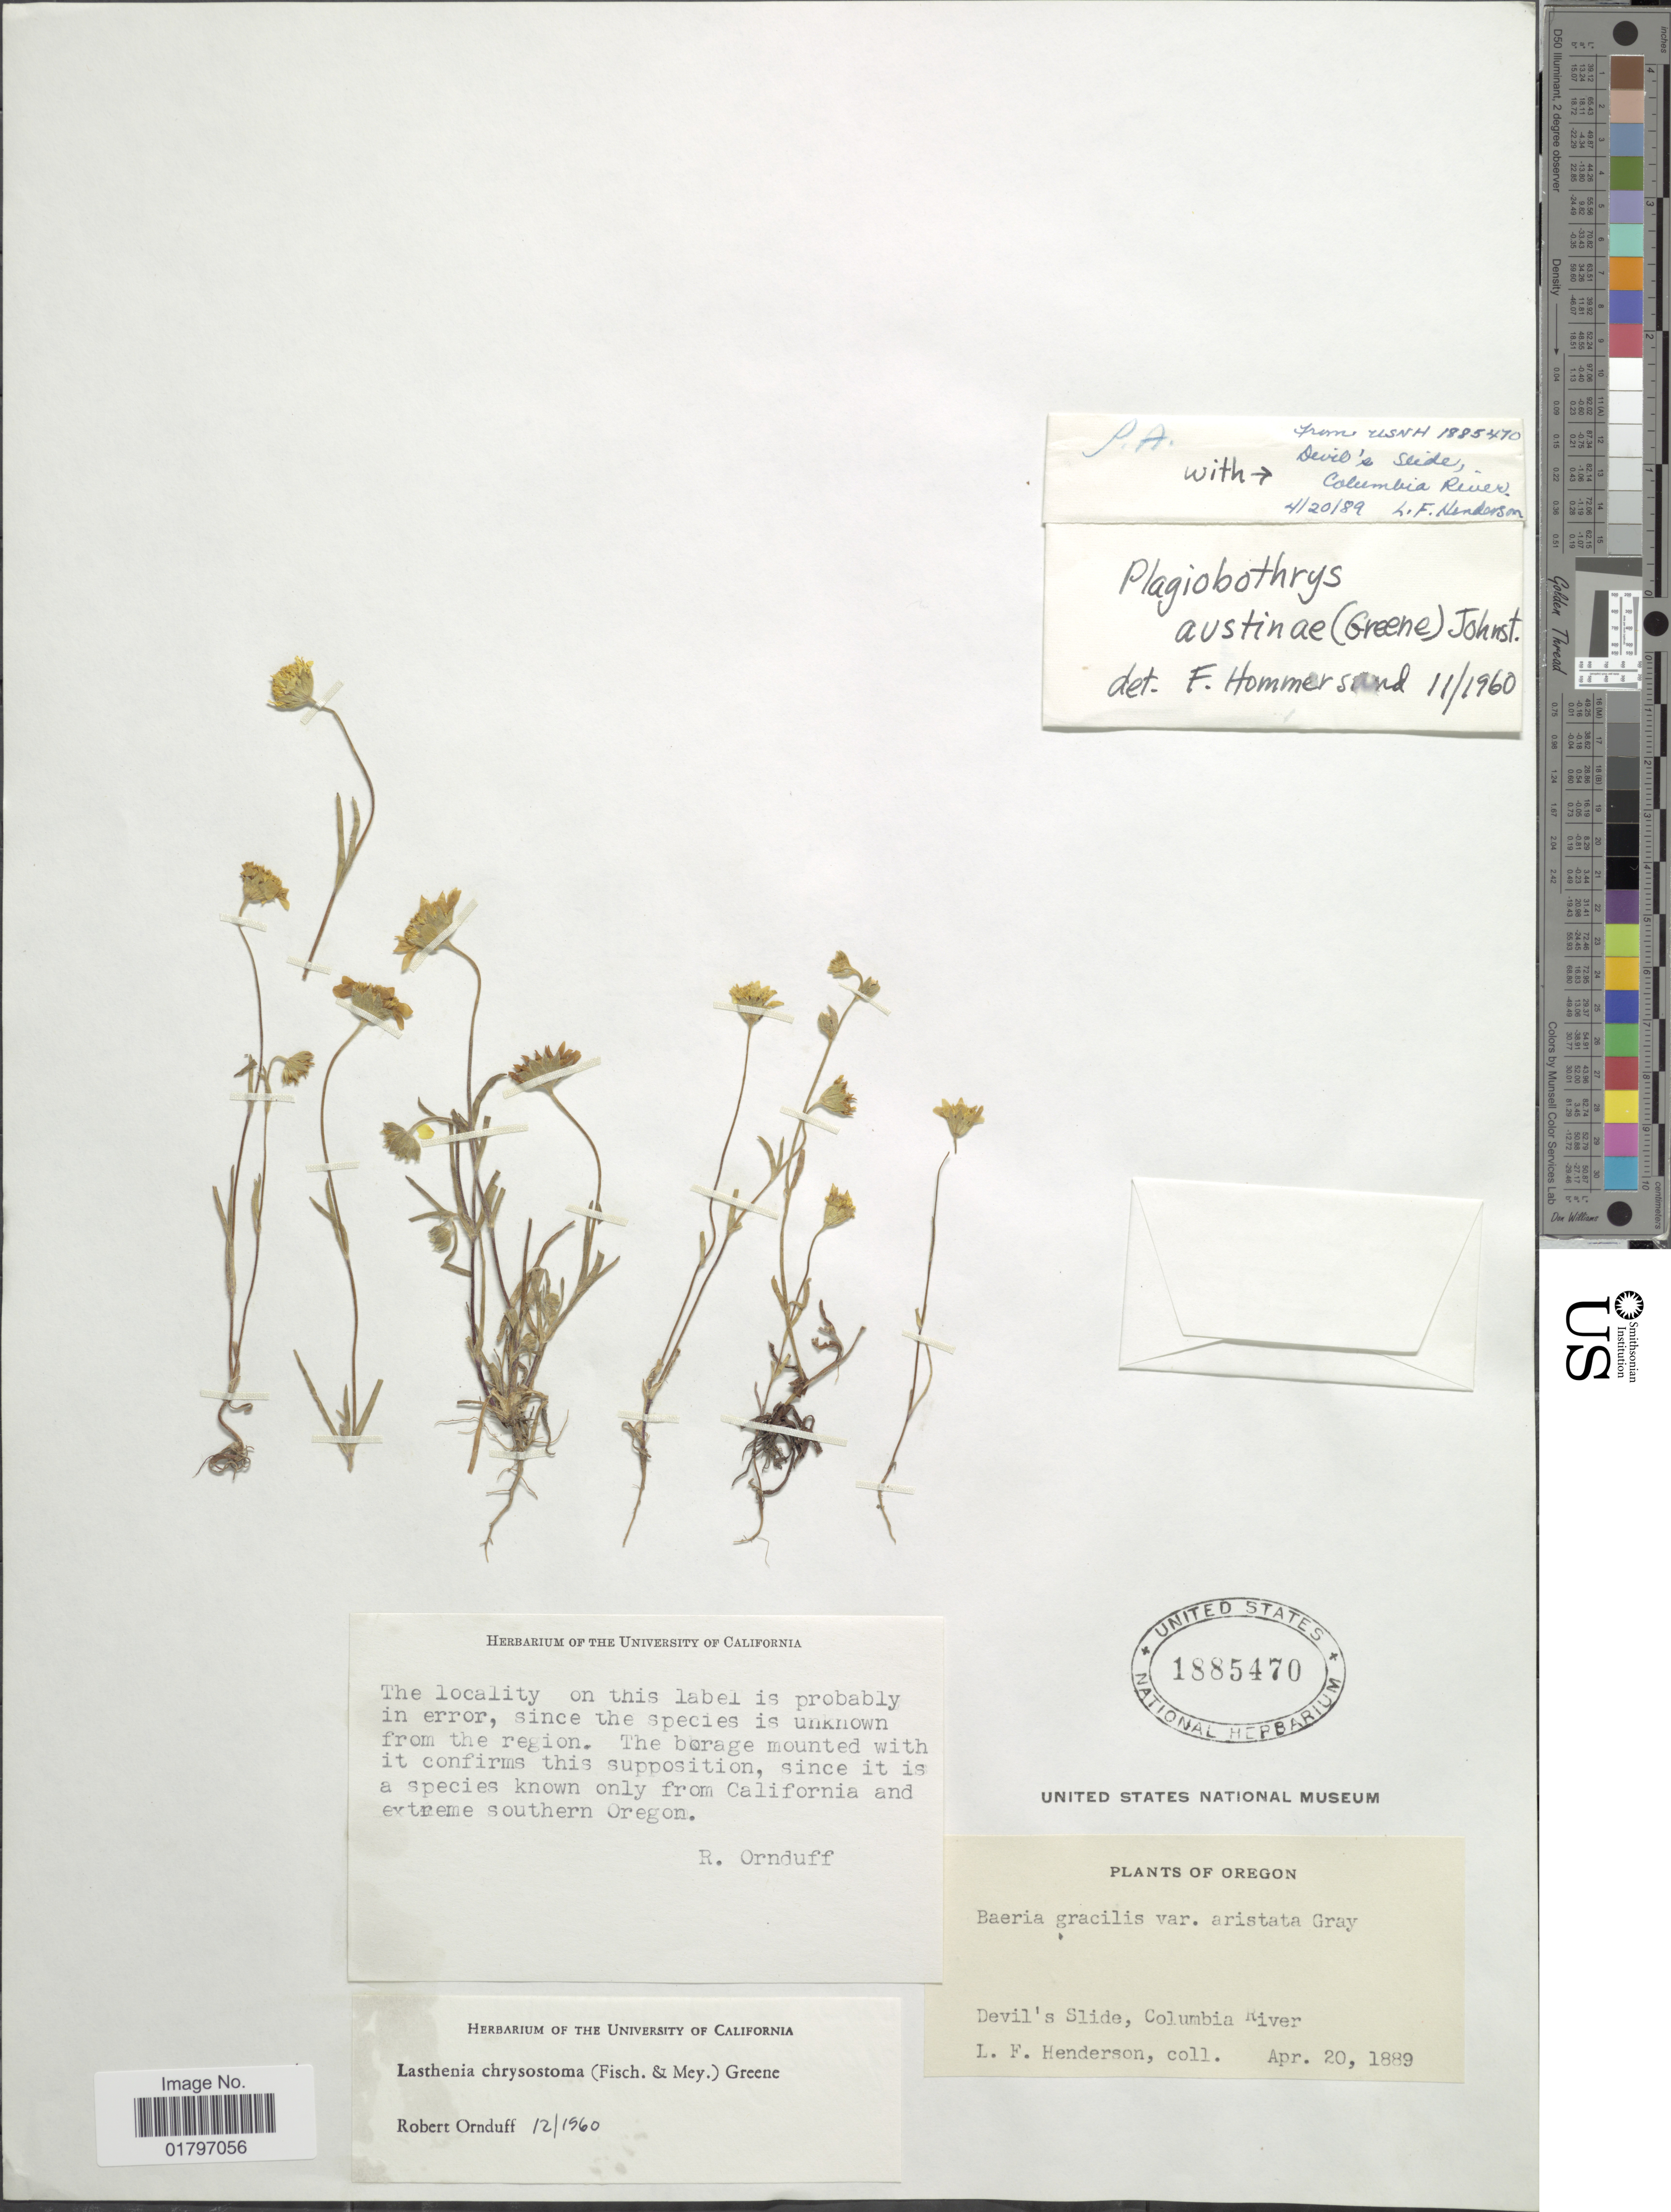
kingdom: Plantae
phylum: Tracheophyta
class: Magnoliopsida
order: Asterales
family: Asteraceae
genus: Lasthenia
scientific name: Lasthenia chrysostoma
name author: (Fisch. & C.A. Mey.) Greene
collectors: L. Henderson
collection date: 1889-04-20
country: United States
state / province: Oregon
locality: Devil's Slide, Columbia River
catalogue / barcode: US 1885470